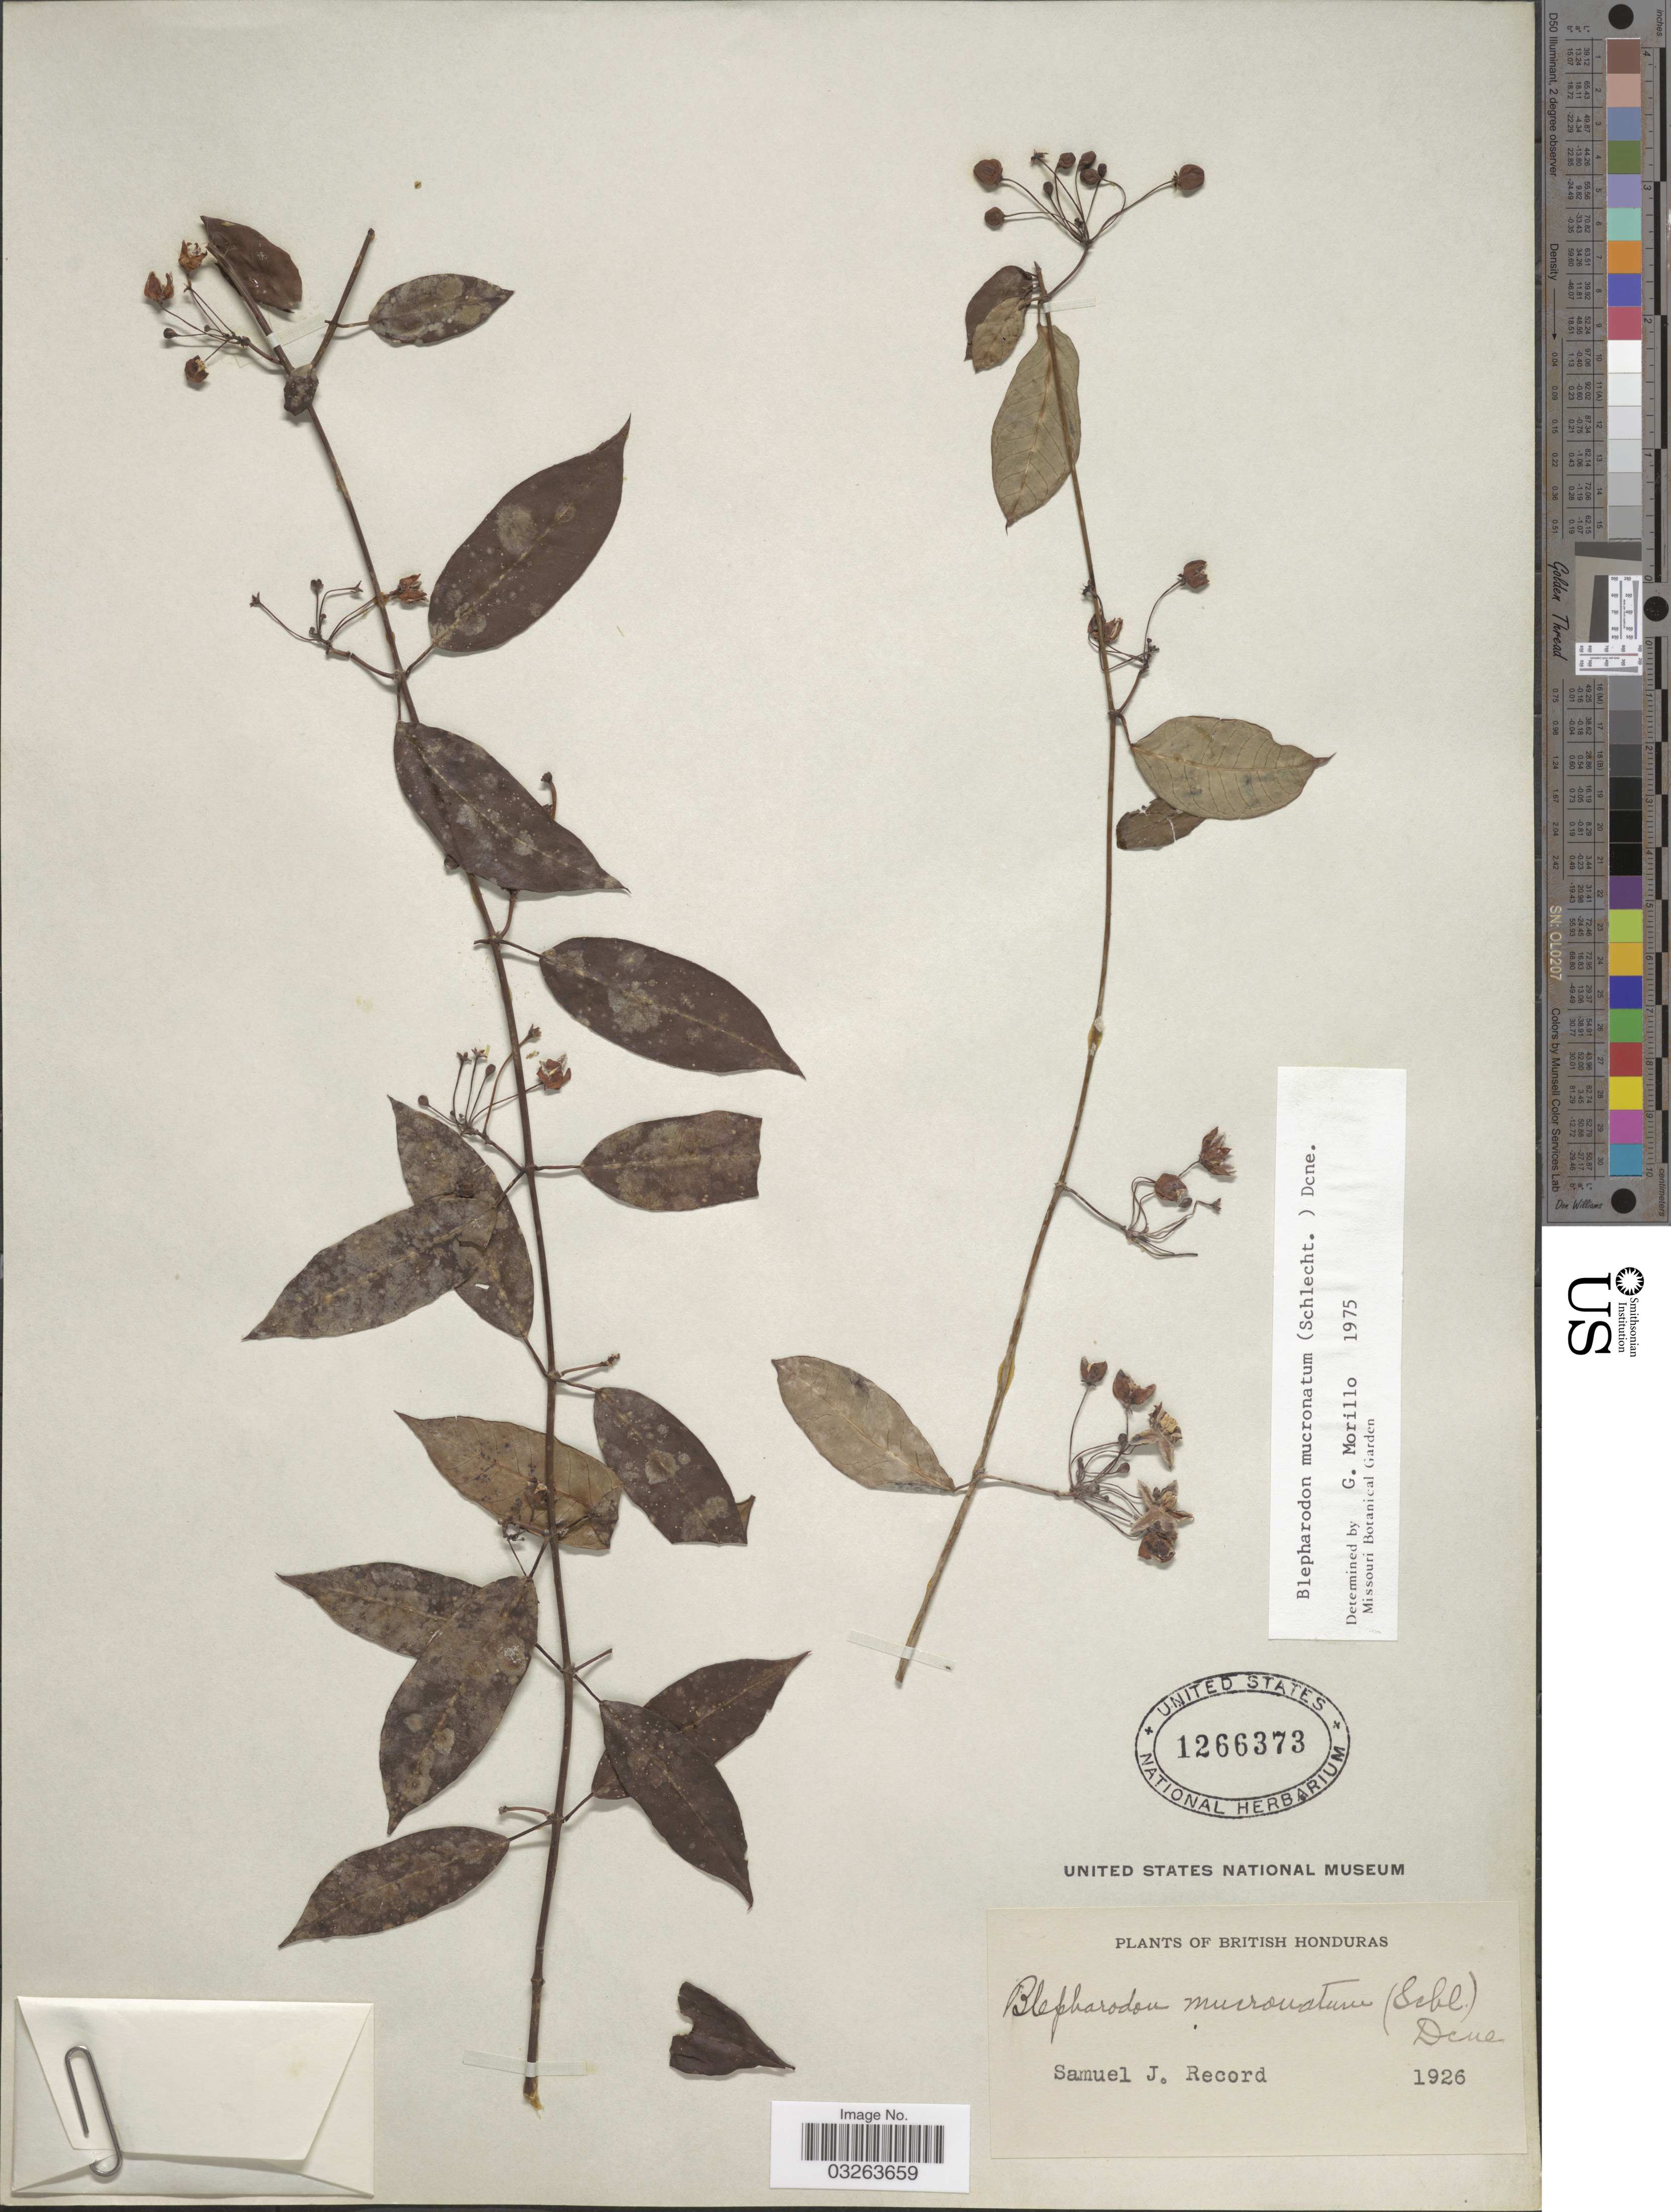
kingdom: Plantae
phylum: Tracheophyta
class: Magnoliopsida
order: Gentianales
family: Apocynaceae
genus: Blepharodon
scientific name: Blepharodon mucronatum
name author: (Schltdl.) Decne.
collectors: S. J. Record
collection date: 1926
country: Belize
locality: British Honduras.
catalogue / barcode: US 1266373